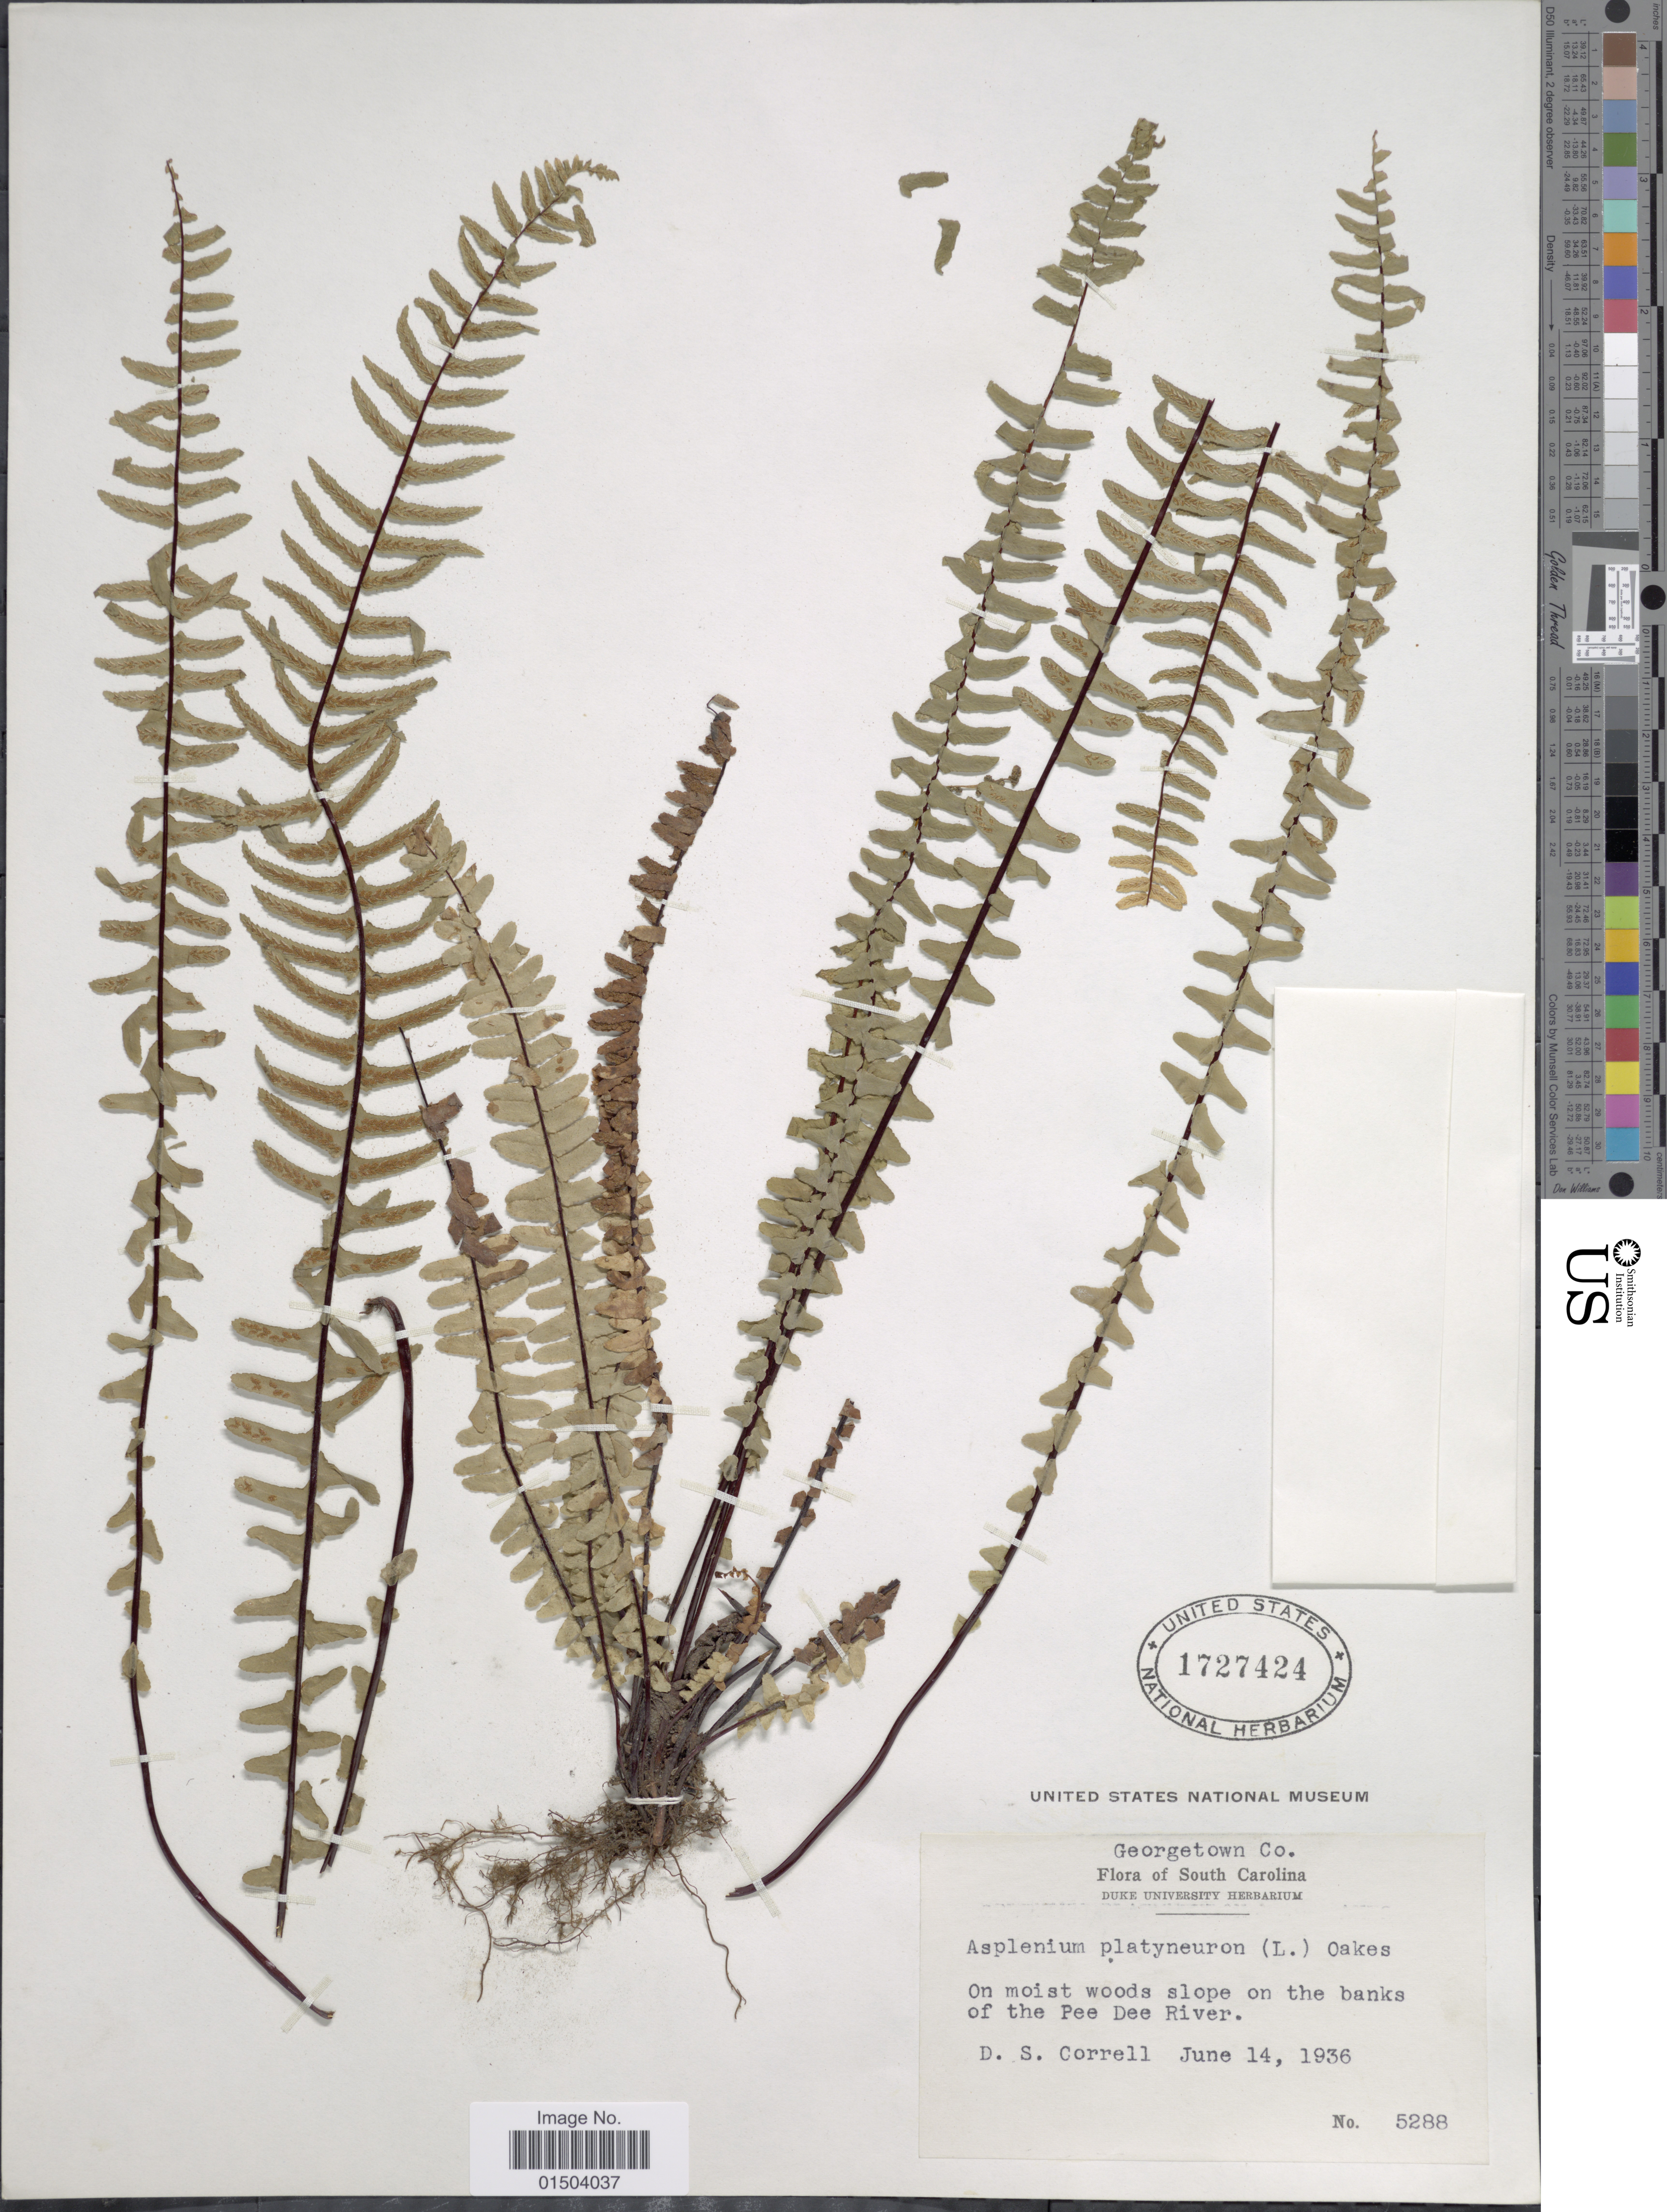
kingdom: Plantae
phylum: Tracheophyta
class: Polypodiopsida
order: Polypodiales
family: Aspleniaceae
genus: Asplenium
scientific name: Asplenium platyneuron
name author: (L.) Britton, Stearns & Poggenb.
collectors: D. S. Correll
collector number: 5288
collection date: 1936-06-14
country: United States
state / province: South Carolina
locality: Georgetown Co. On moist woods slope on the banks of the Pee Dee River.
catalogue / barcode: US 1727424